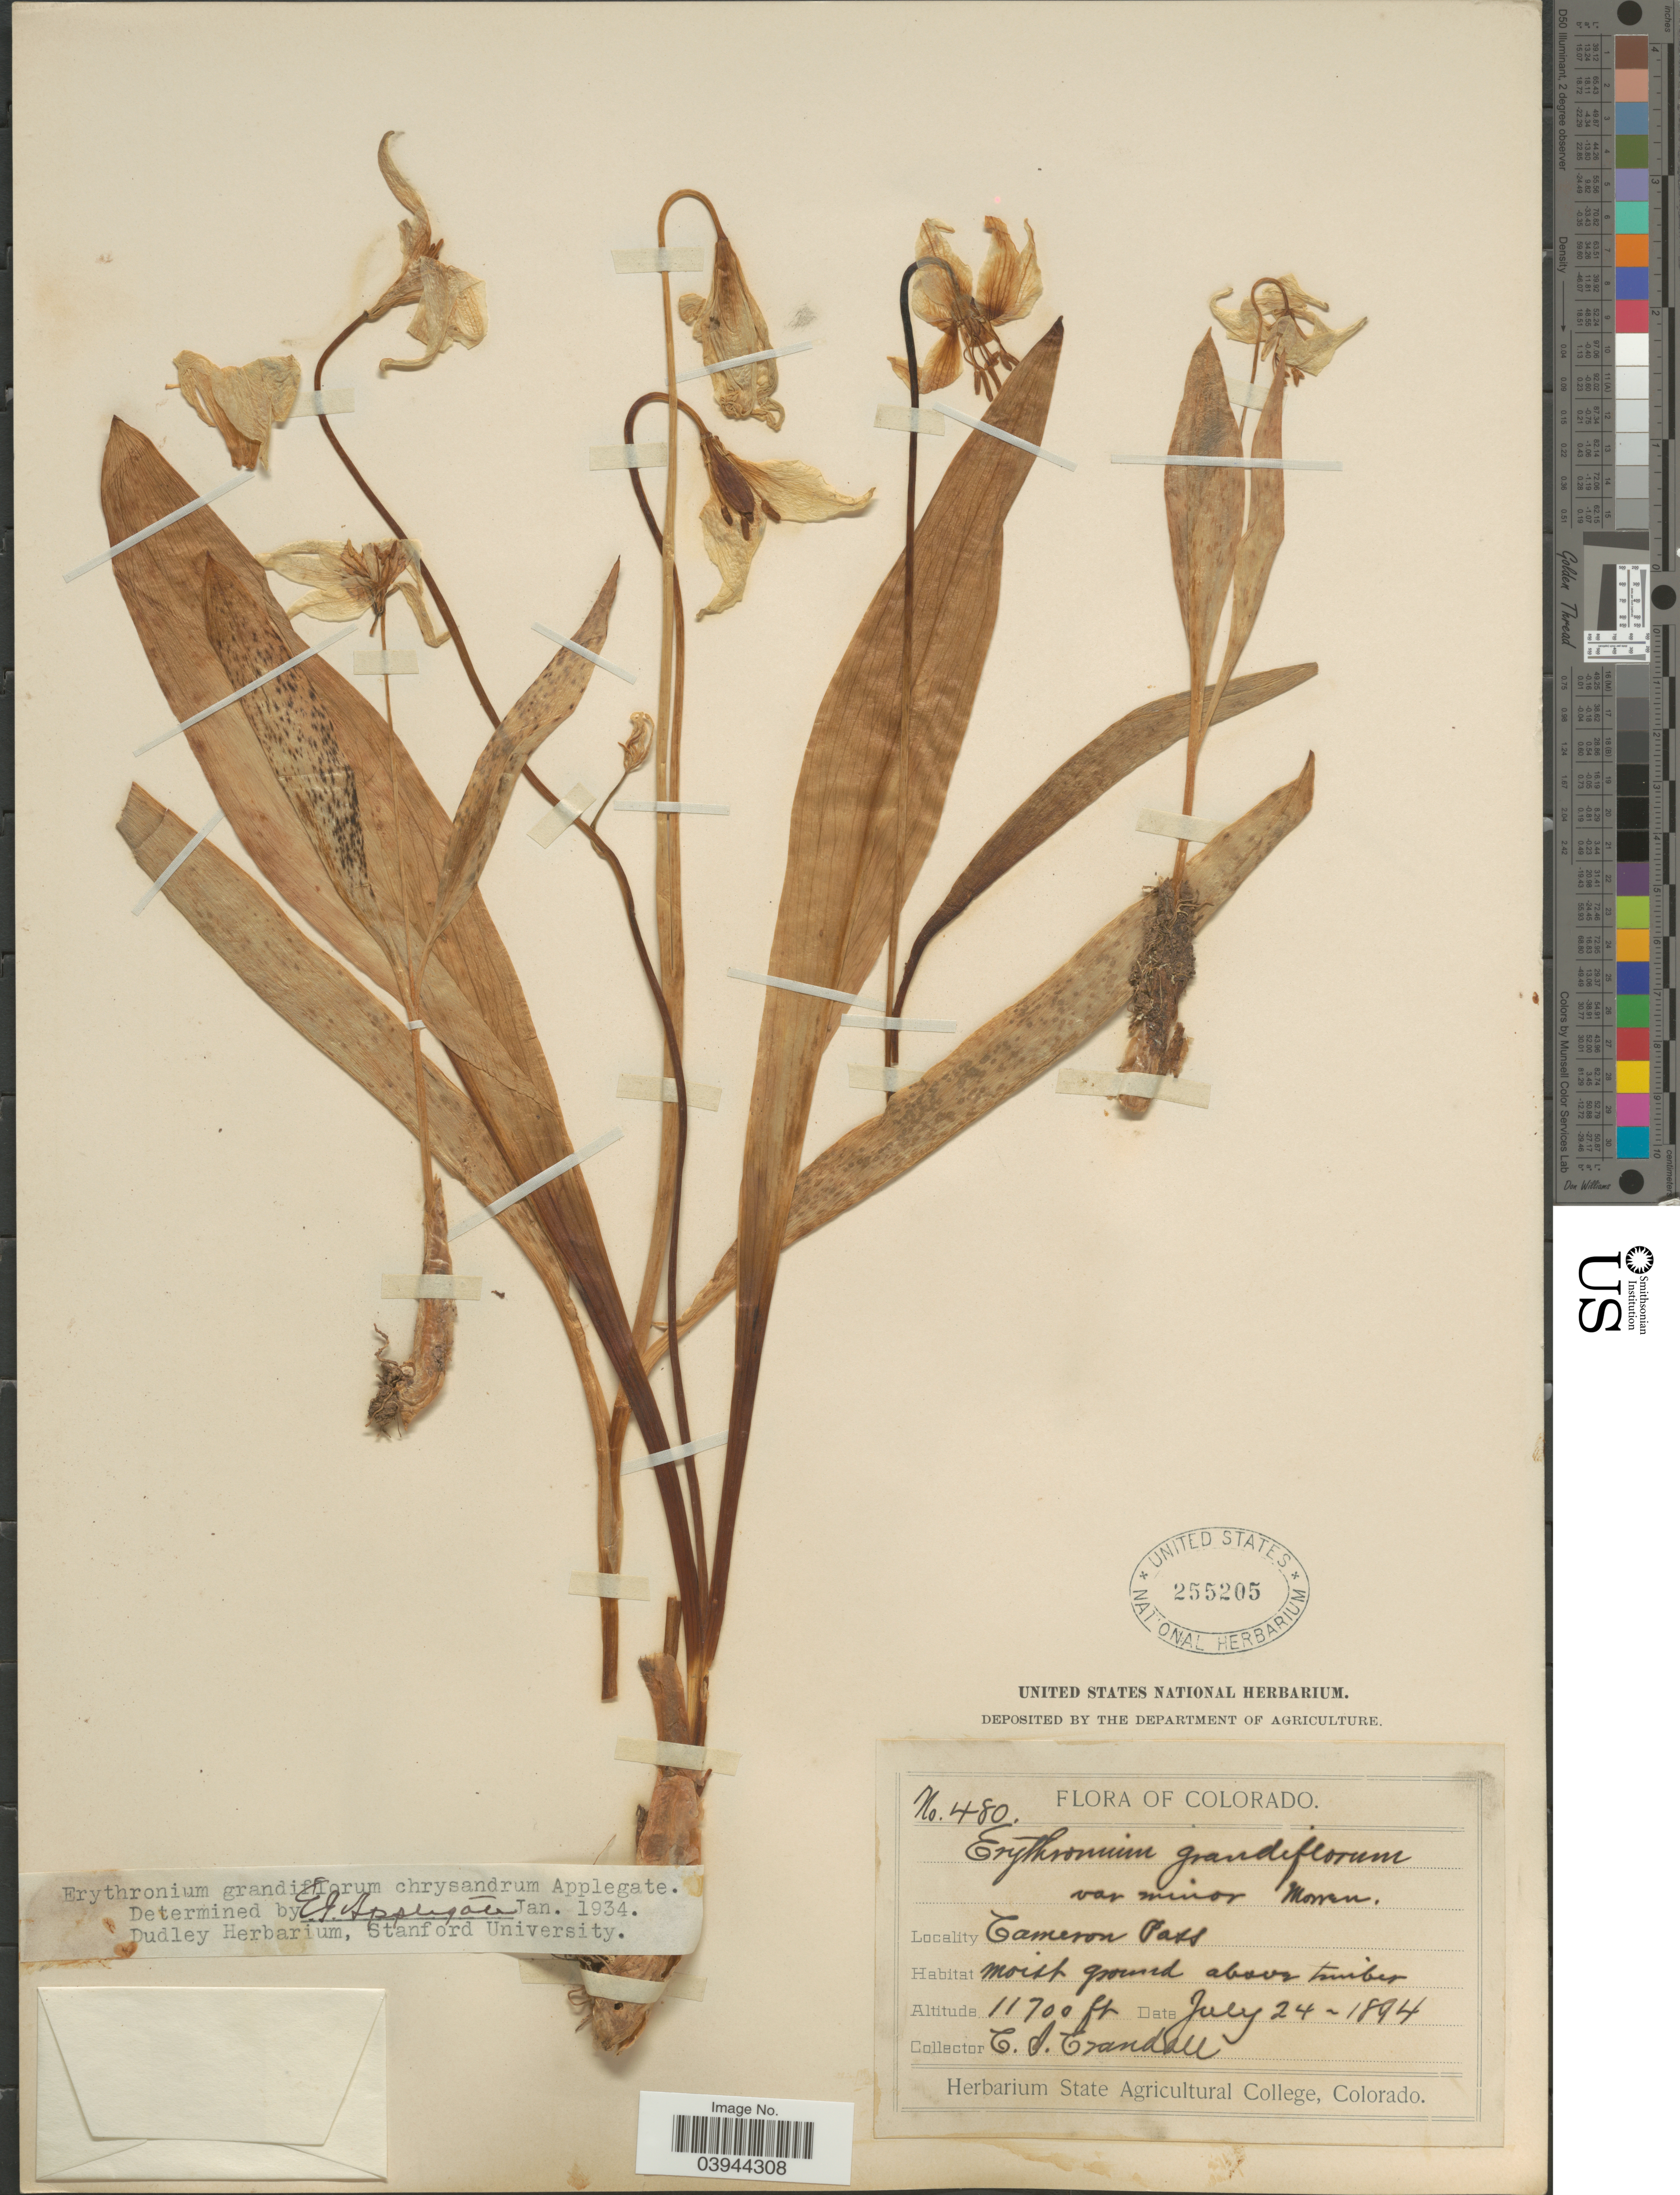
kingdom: Plantae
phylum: Tracheophyta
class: Liliopsida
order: Liliales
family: Liliaceae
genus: Erythronium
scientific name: Erythronium grandiflorum subsp. chrysandrum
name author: (Applegate) Abrams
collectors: C. Crandall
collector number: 480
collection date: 1894-07-24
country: United States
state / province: Colorado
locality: Cameron Pass.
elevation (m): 3566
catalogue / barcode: US 255205